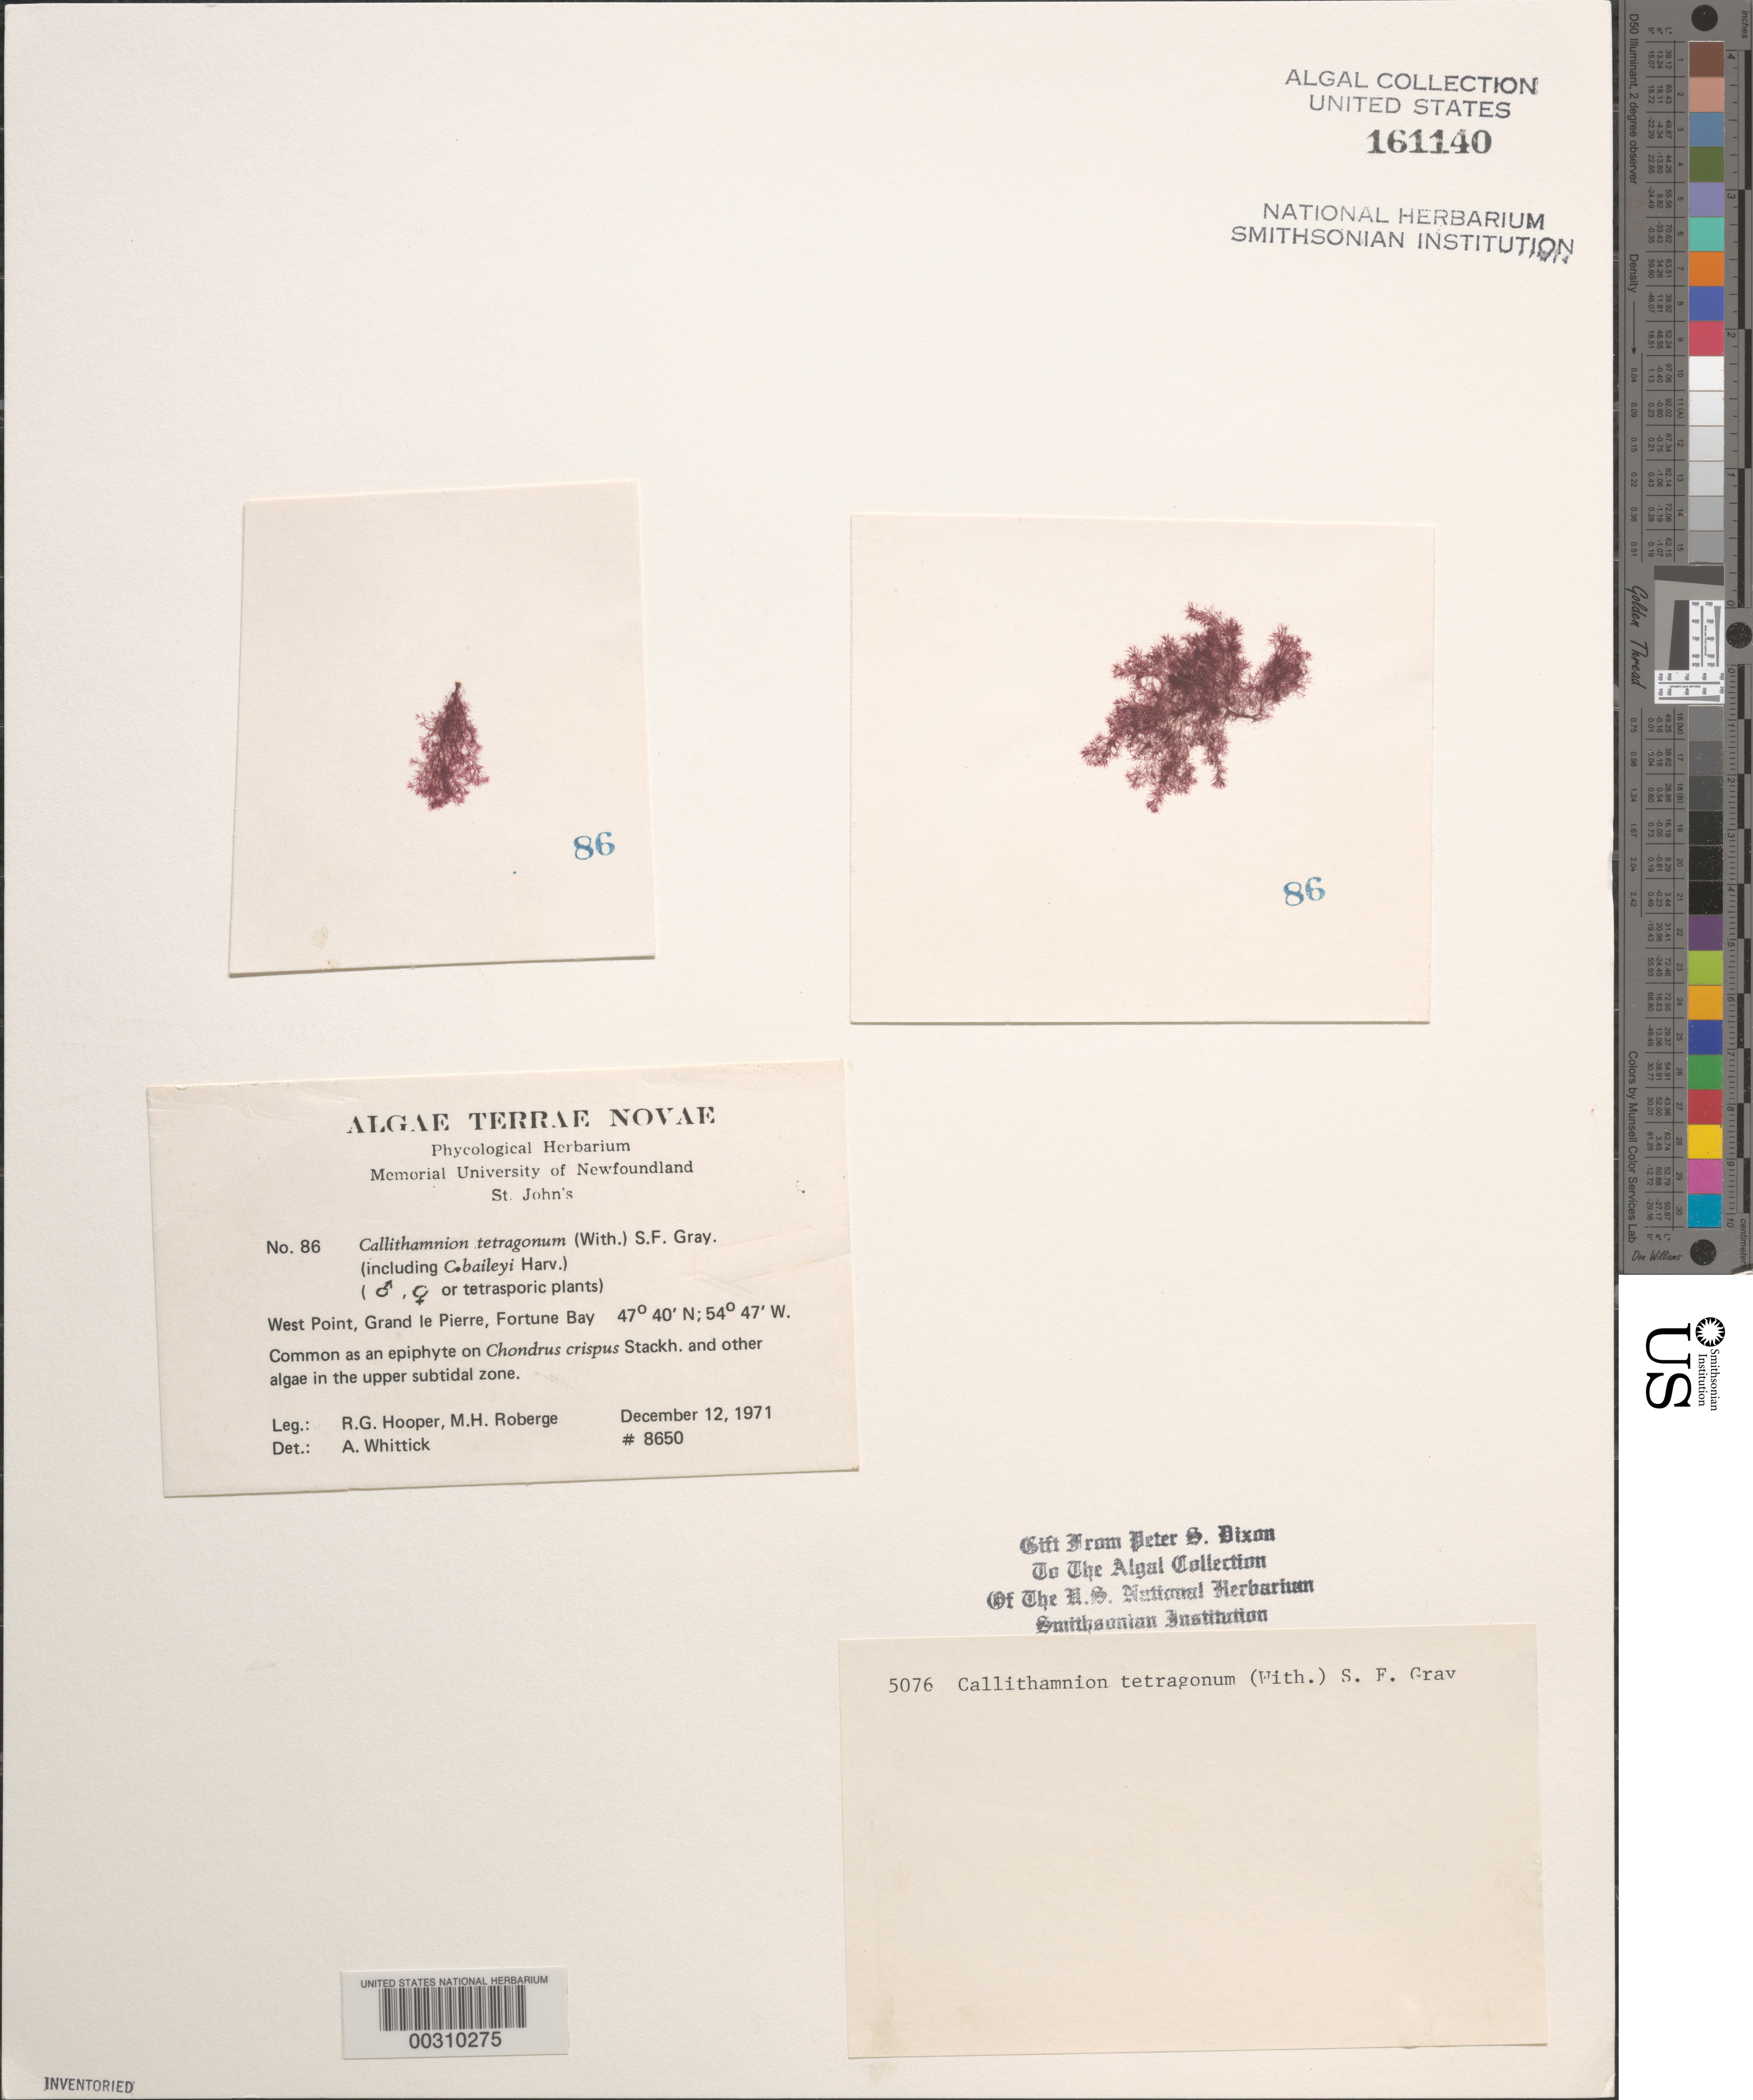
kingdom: Plantae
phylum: Rhodophyta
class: Florideophyceae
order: Ceramiales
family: Callithamniaceae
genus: Callithamnion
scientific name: Callithamnion tetragonum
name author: (With.) S.F. Gray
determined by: Whittick, A.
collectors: R. G. Hooper & M. Roberge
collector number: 8650 & PSD 5076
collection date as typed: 12 Dec 1971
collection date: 1971-12-12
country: Canada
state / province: Newfoundland and Labrador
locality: West Point, Grand le Pierre, Fortune Bay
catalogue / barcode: US 161140